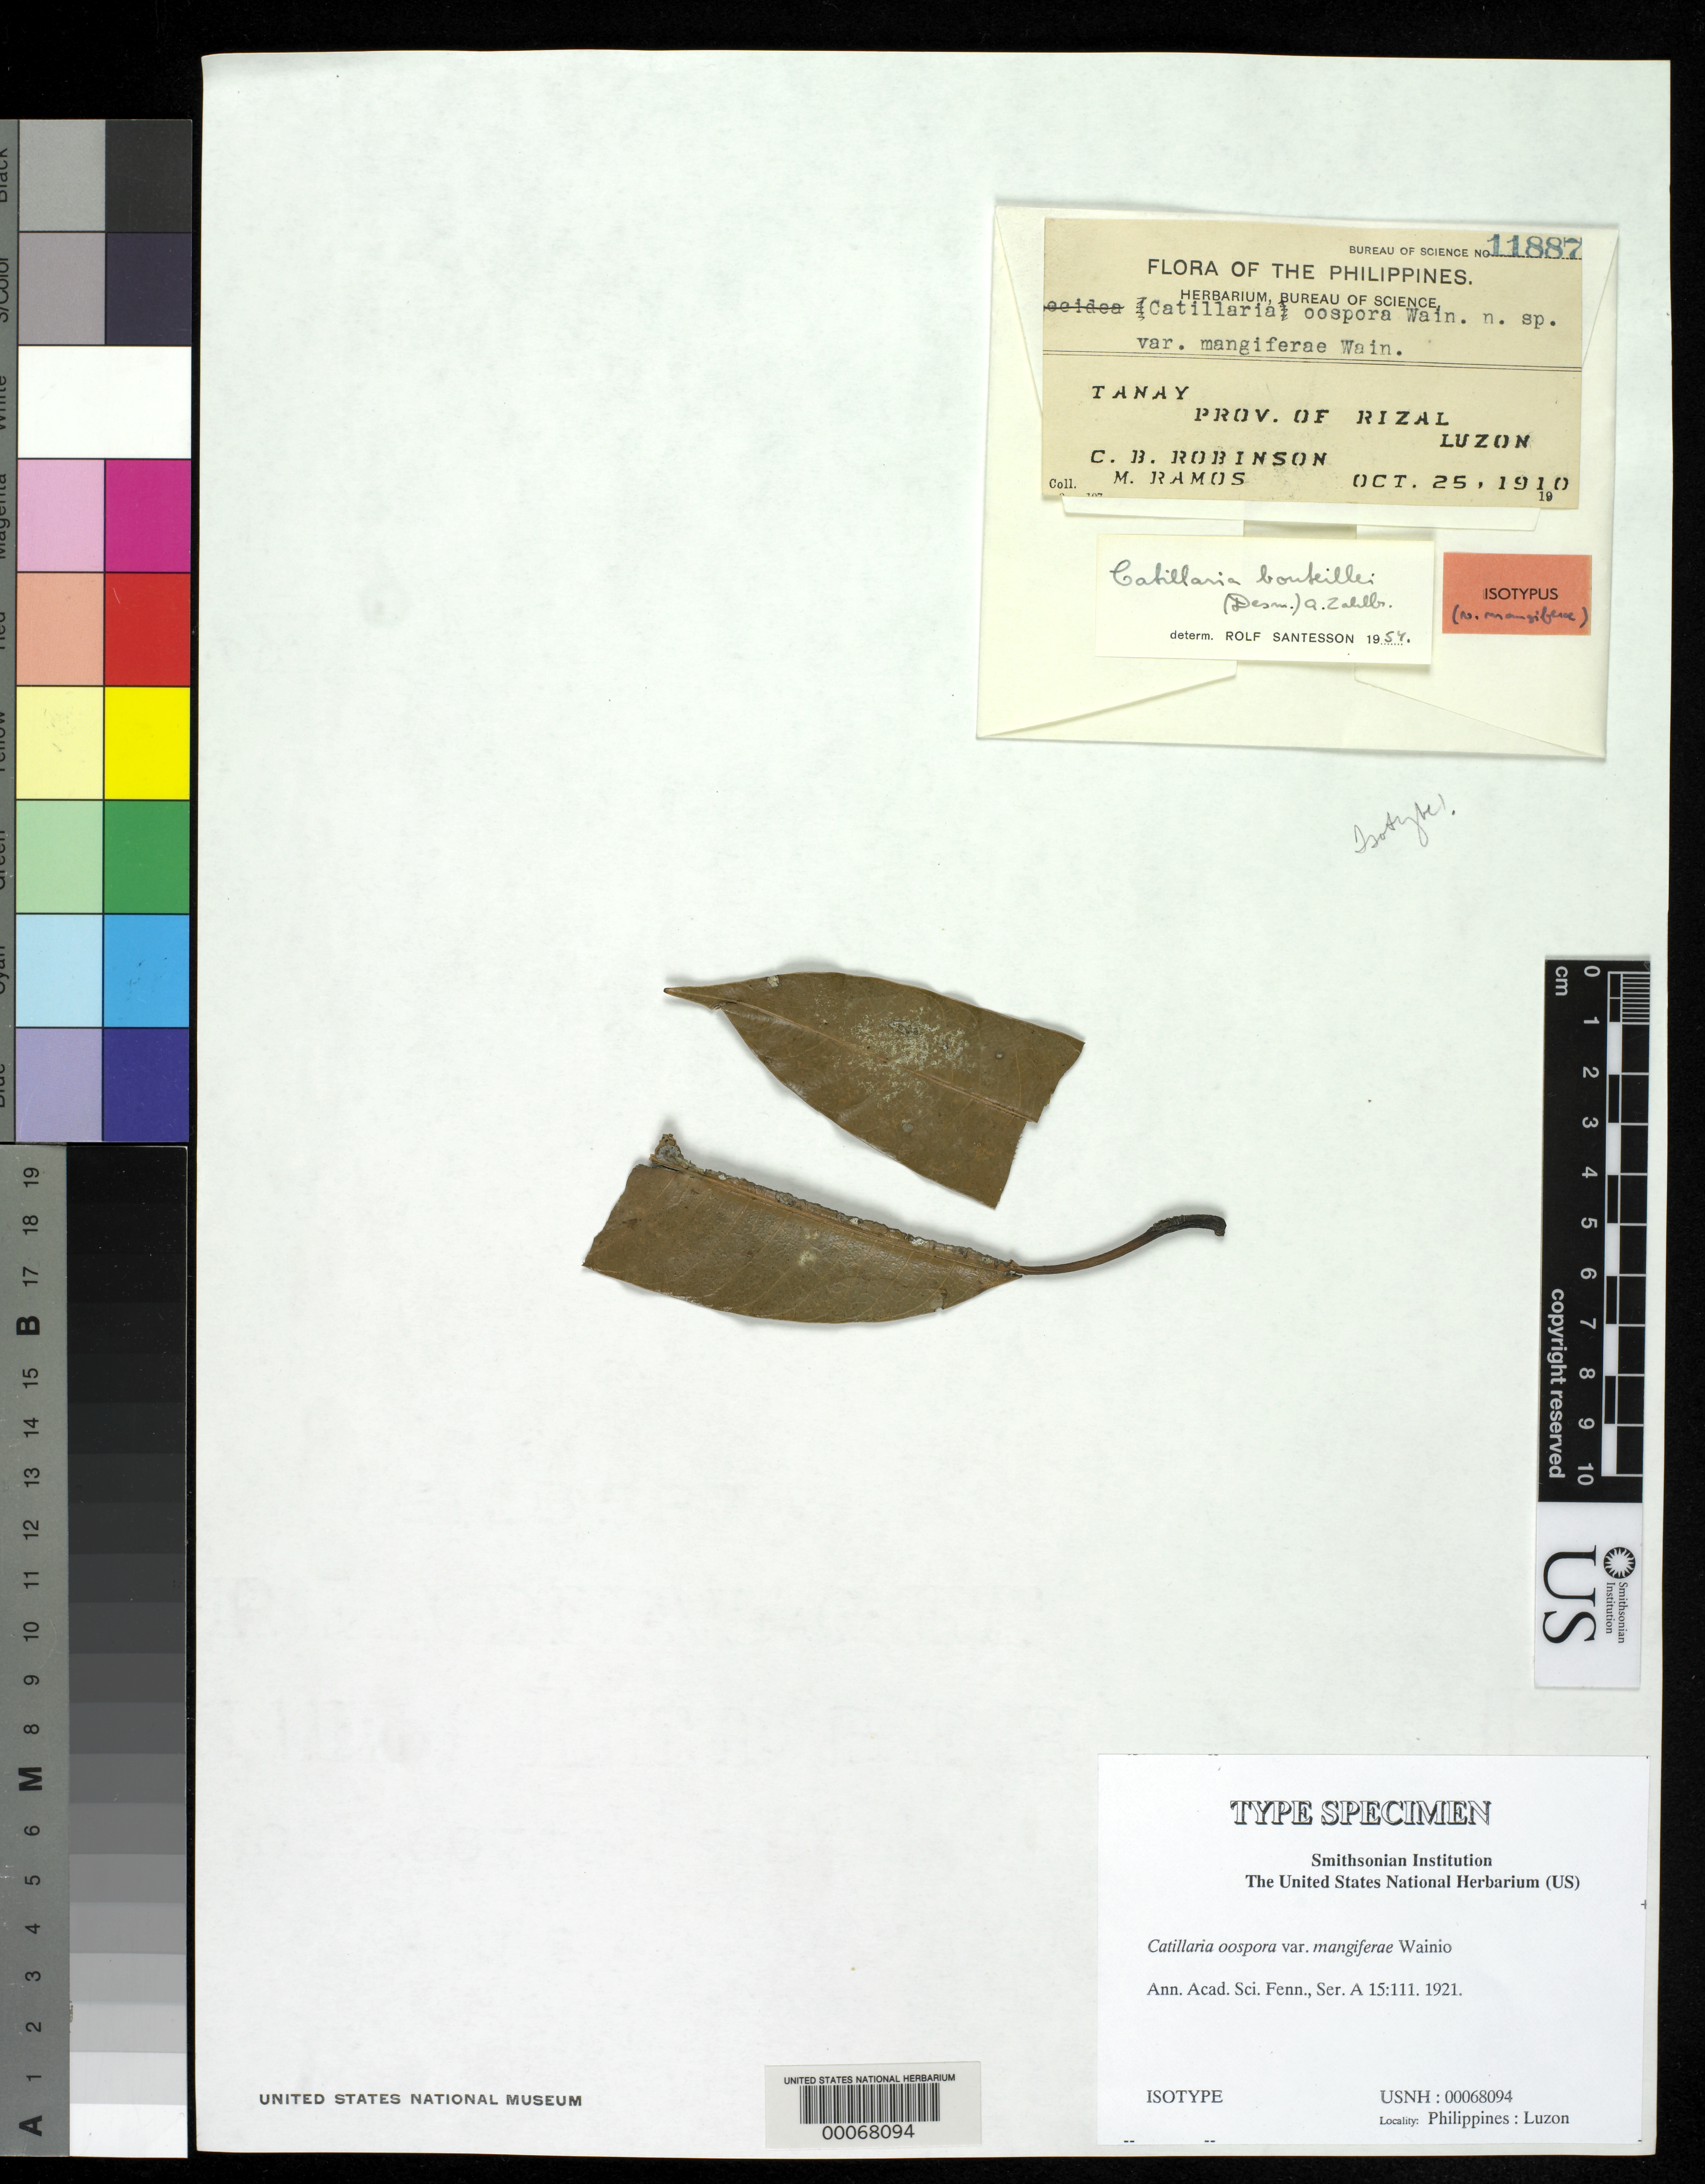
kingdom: Fungi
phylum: Ascomycota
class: Lecanoromycetes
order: Lecanorales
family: Catillariaceae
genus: Catillaria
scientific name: Catillaria oospora var. mangiferae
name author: Vain.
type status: Isotype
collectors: M. Ramos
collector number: Bur. Sci. 11887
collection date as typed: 25 Oct 1910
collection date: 1910-10-25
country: Philippines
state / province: Calabarzon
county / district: Rizal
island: Luzon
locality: Tanay.